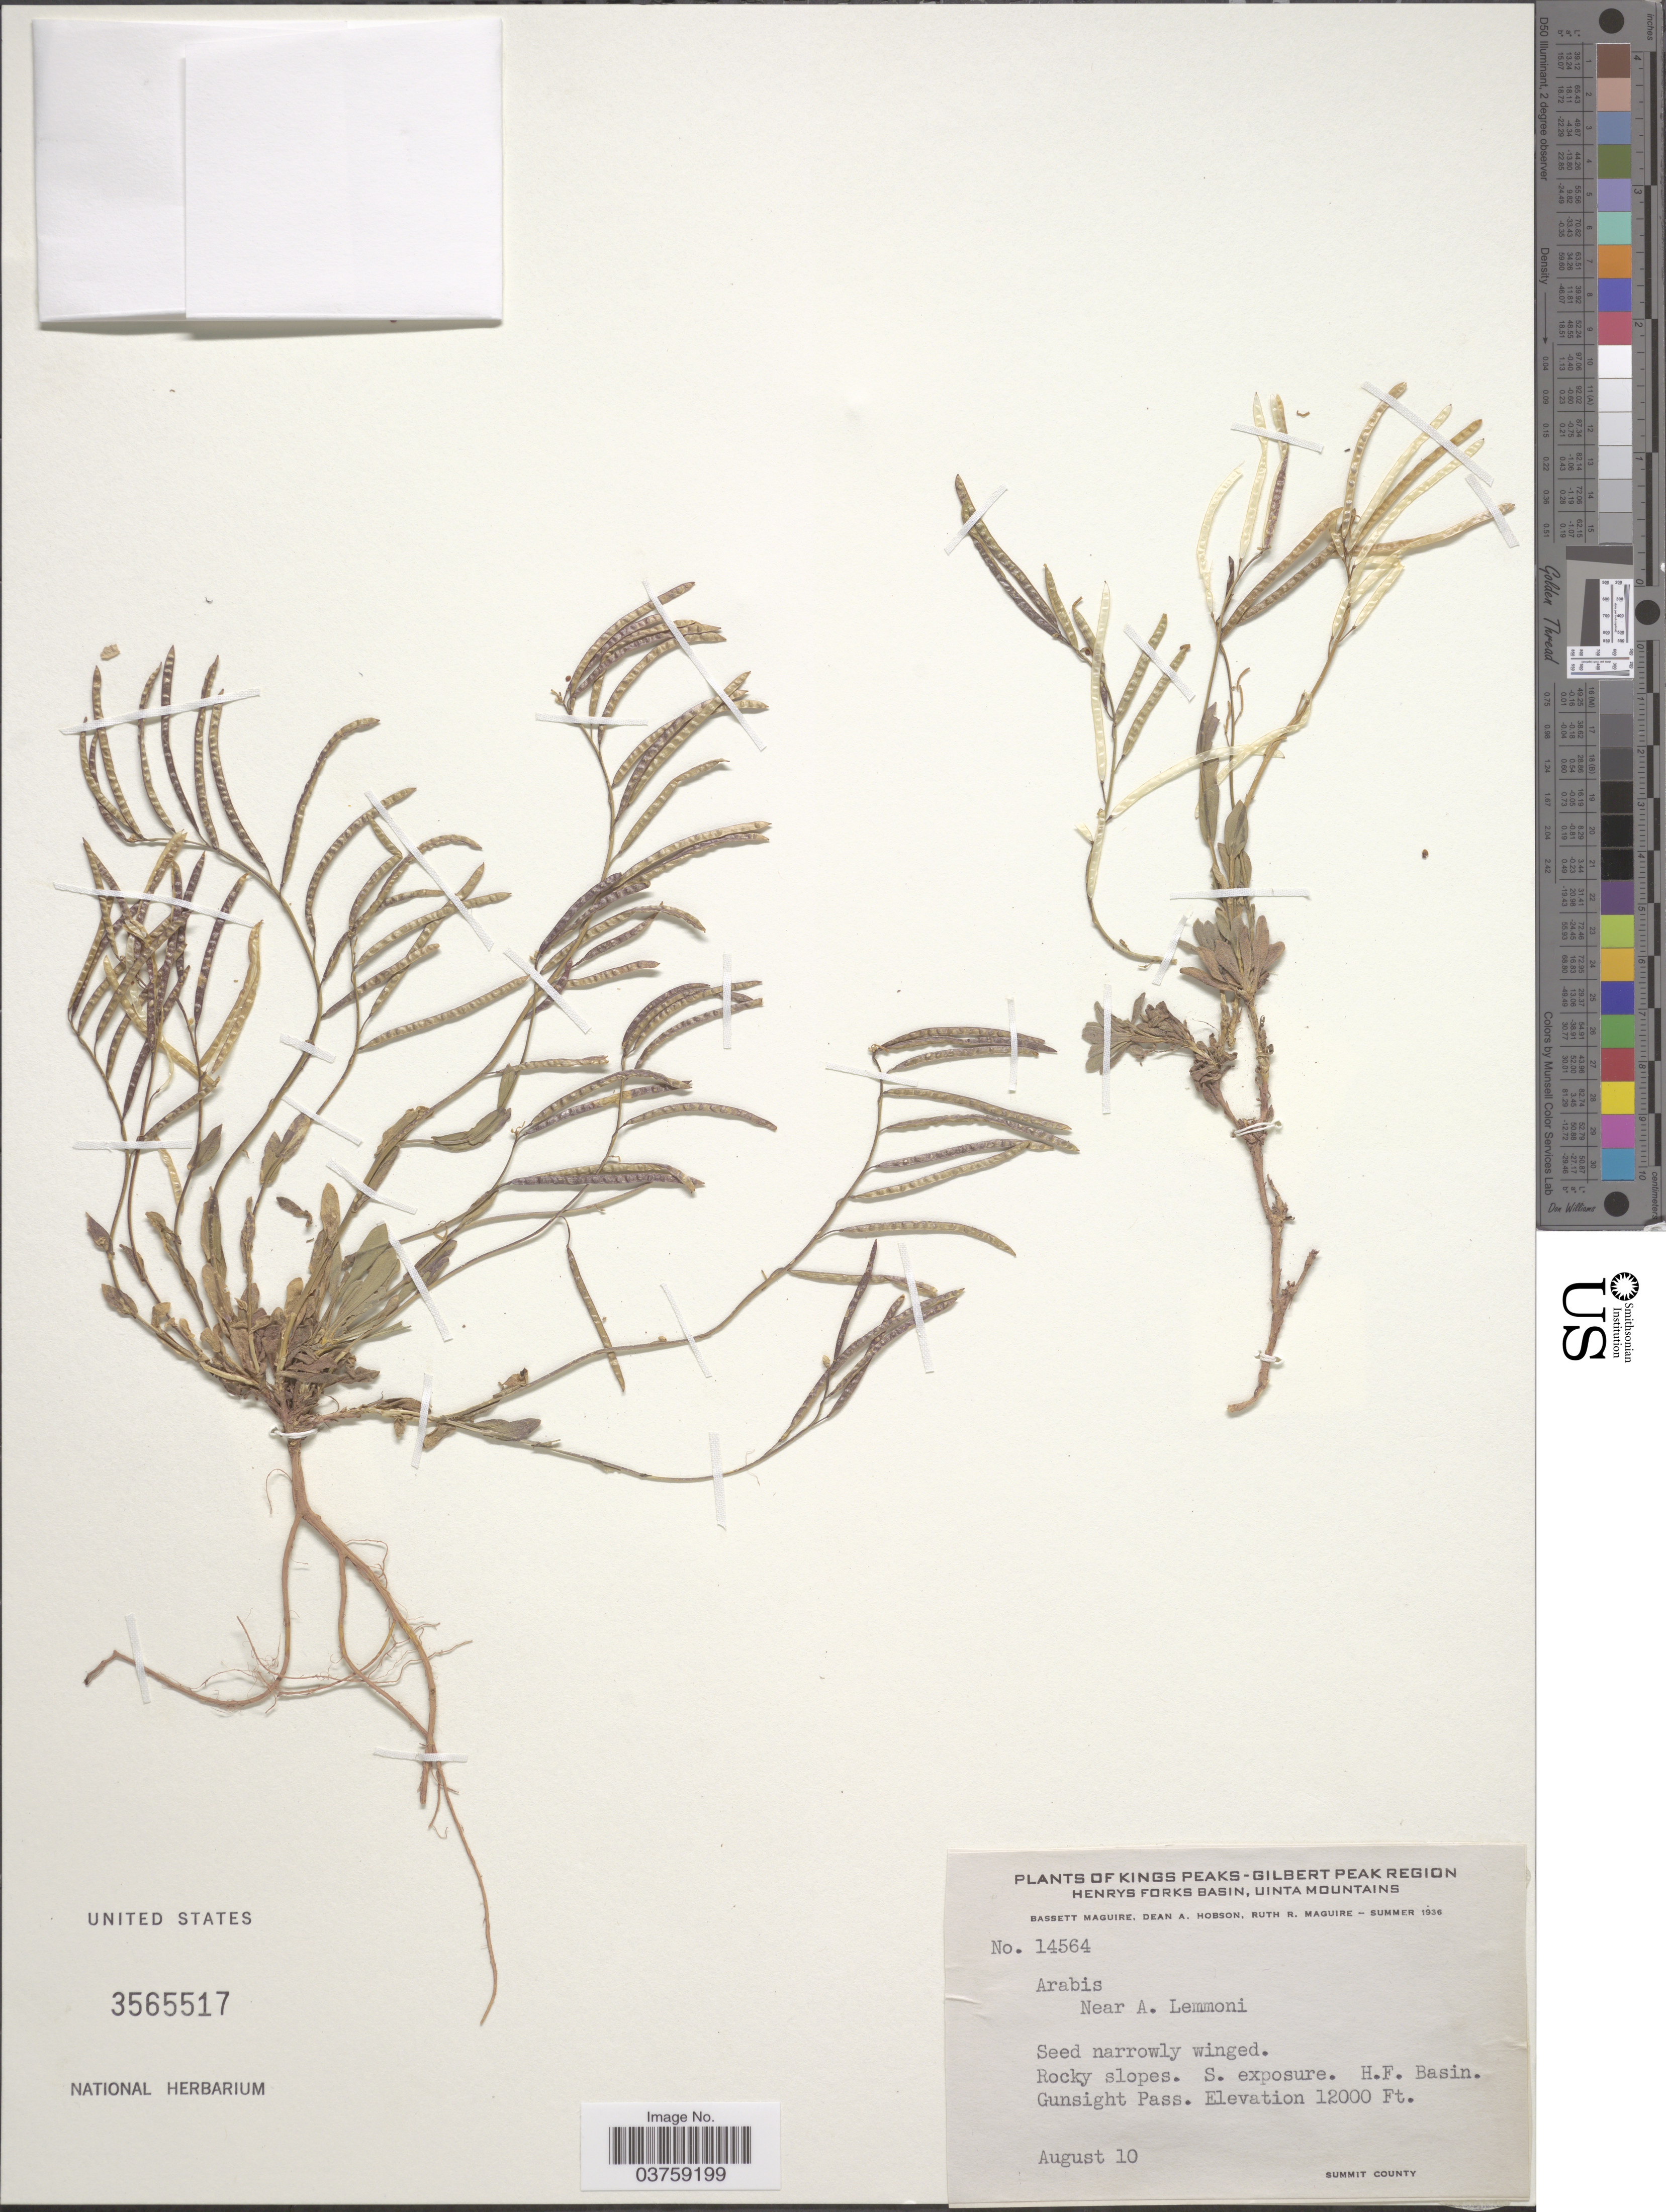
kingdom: Plantae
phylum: Tracheophyta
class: Magnoliopsida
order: Brassicales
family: Brassicaceae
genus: Arabis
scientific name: Arabis sp.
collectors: B. Maguire, D. Hobson & R. R. Maguire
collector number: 14564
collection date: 1936-08-10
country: United States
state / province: Montana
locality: Kings Peaks - Gilbert Peak Region. Henrys Forks Basin, Uinta Mountains. Rocky slopes S. exposure. H. F. Basin. Gunsight Pass. Summit County.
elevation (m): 3658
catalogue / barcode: US 3565517